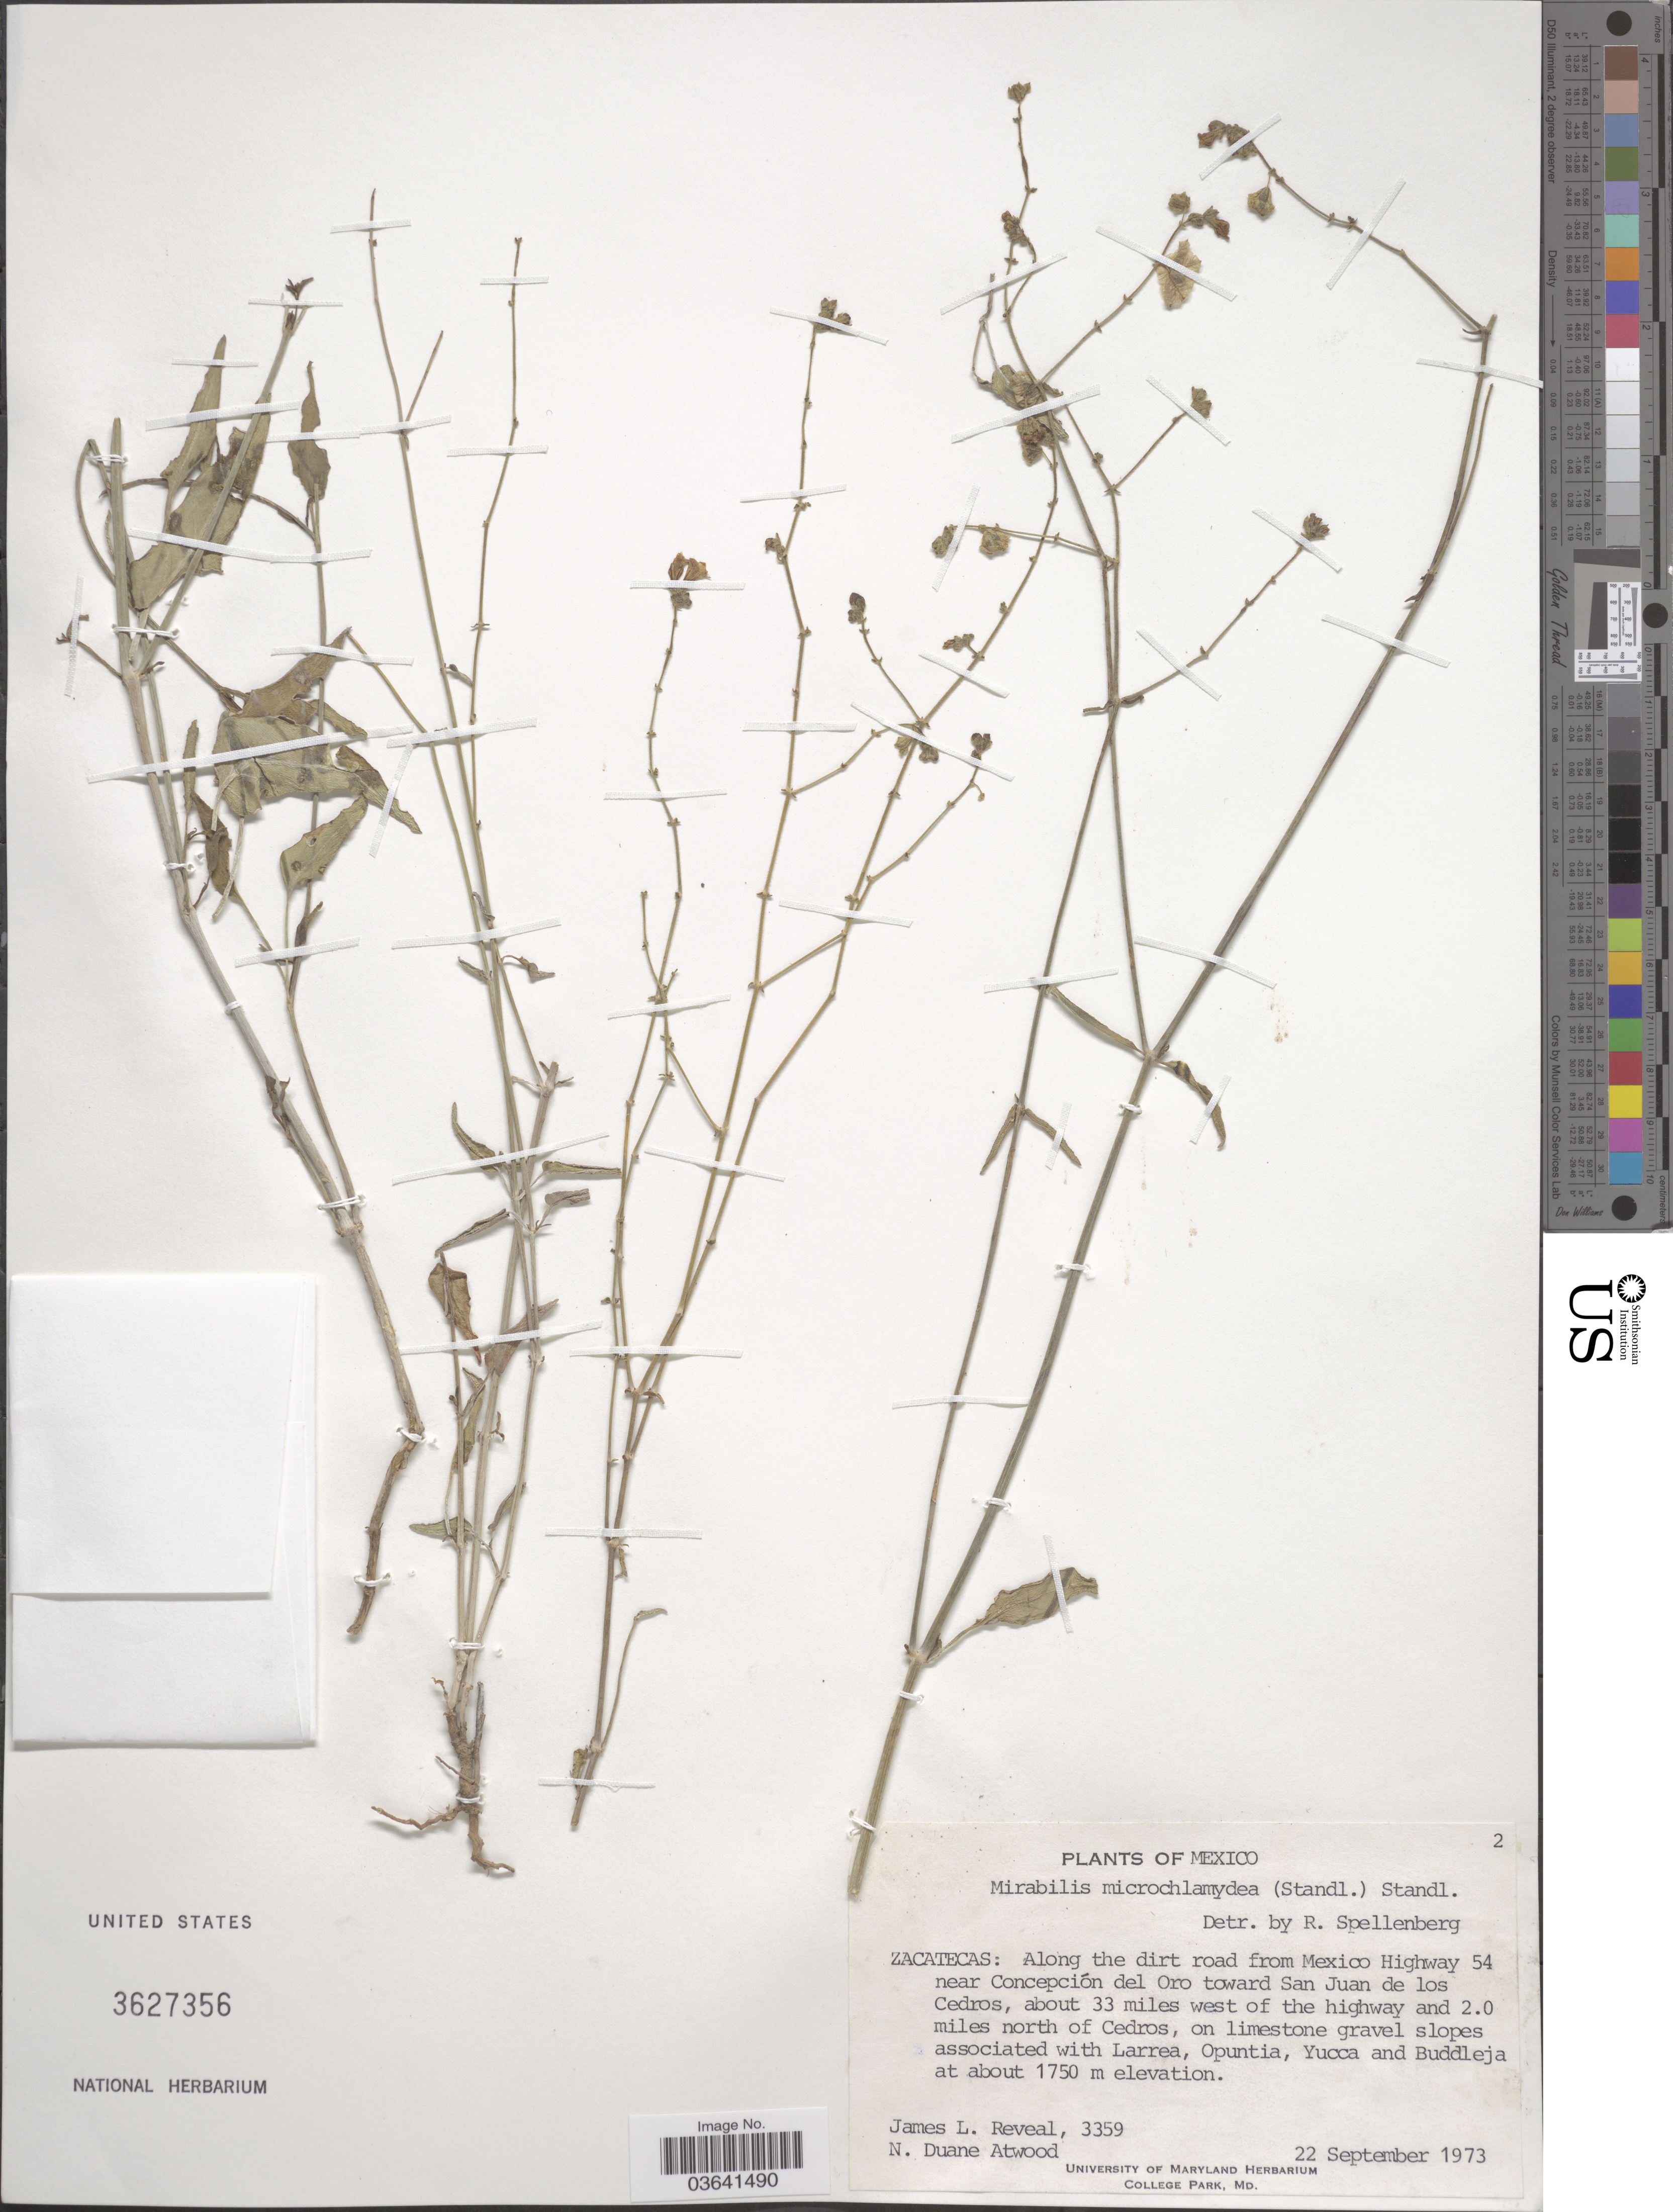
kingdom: Plantae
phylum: Tracheophyta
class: Magnoliopsida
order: Caryophyllales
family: Nyctaginaceae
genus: Mirabilis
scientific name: Mirabilis microchalmydea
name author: (Standl.) Standl.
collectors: J. L. Reveal & N. Atwood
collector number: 3359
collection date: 1973-09-22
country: Mexico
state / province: Zacatecas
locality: Along the dirt road from Mexico Highway 54 near Concepción del Oro toward San Juan de los Cedros, about 33 miles west of the highway and 2.0 miles north of Cedros.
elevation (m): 1750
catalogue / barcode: US 3627356